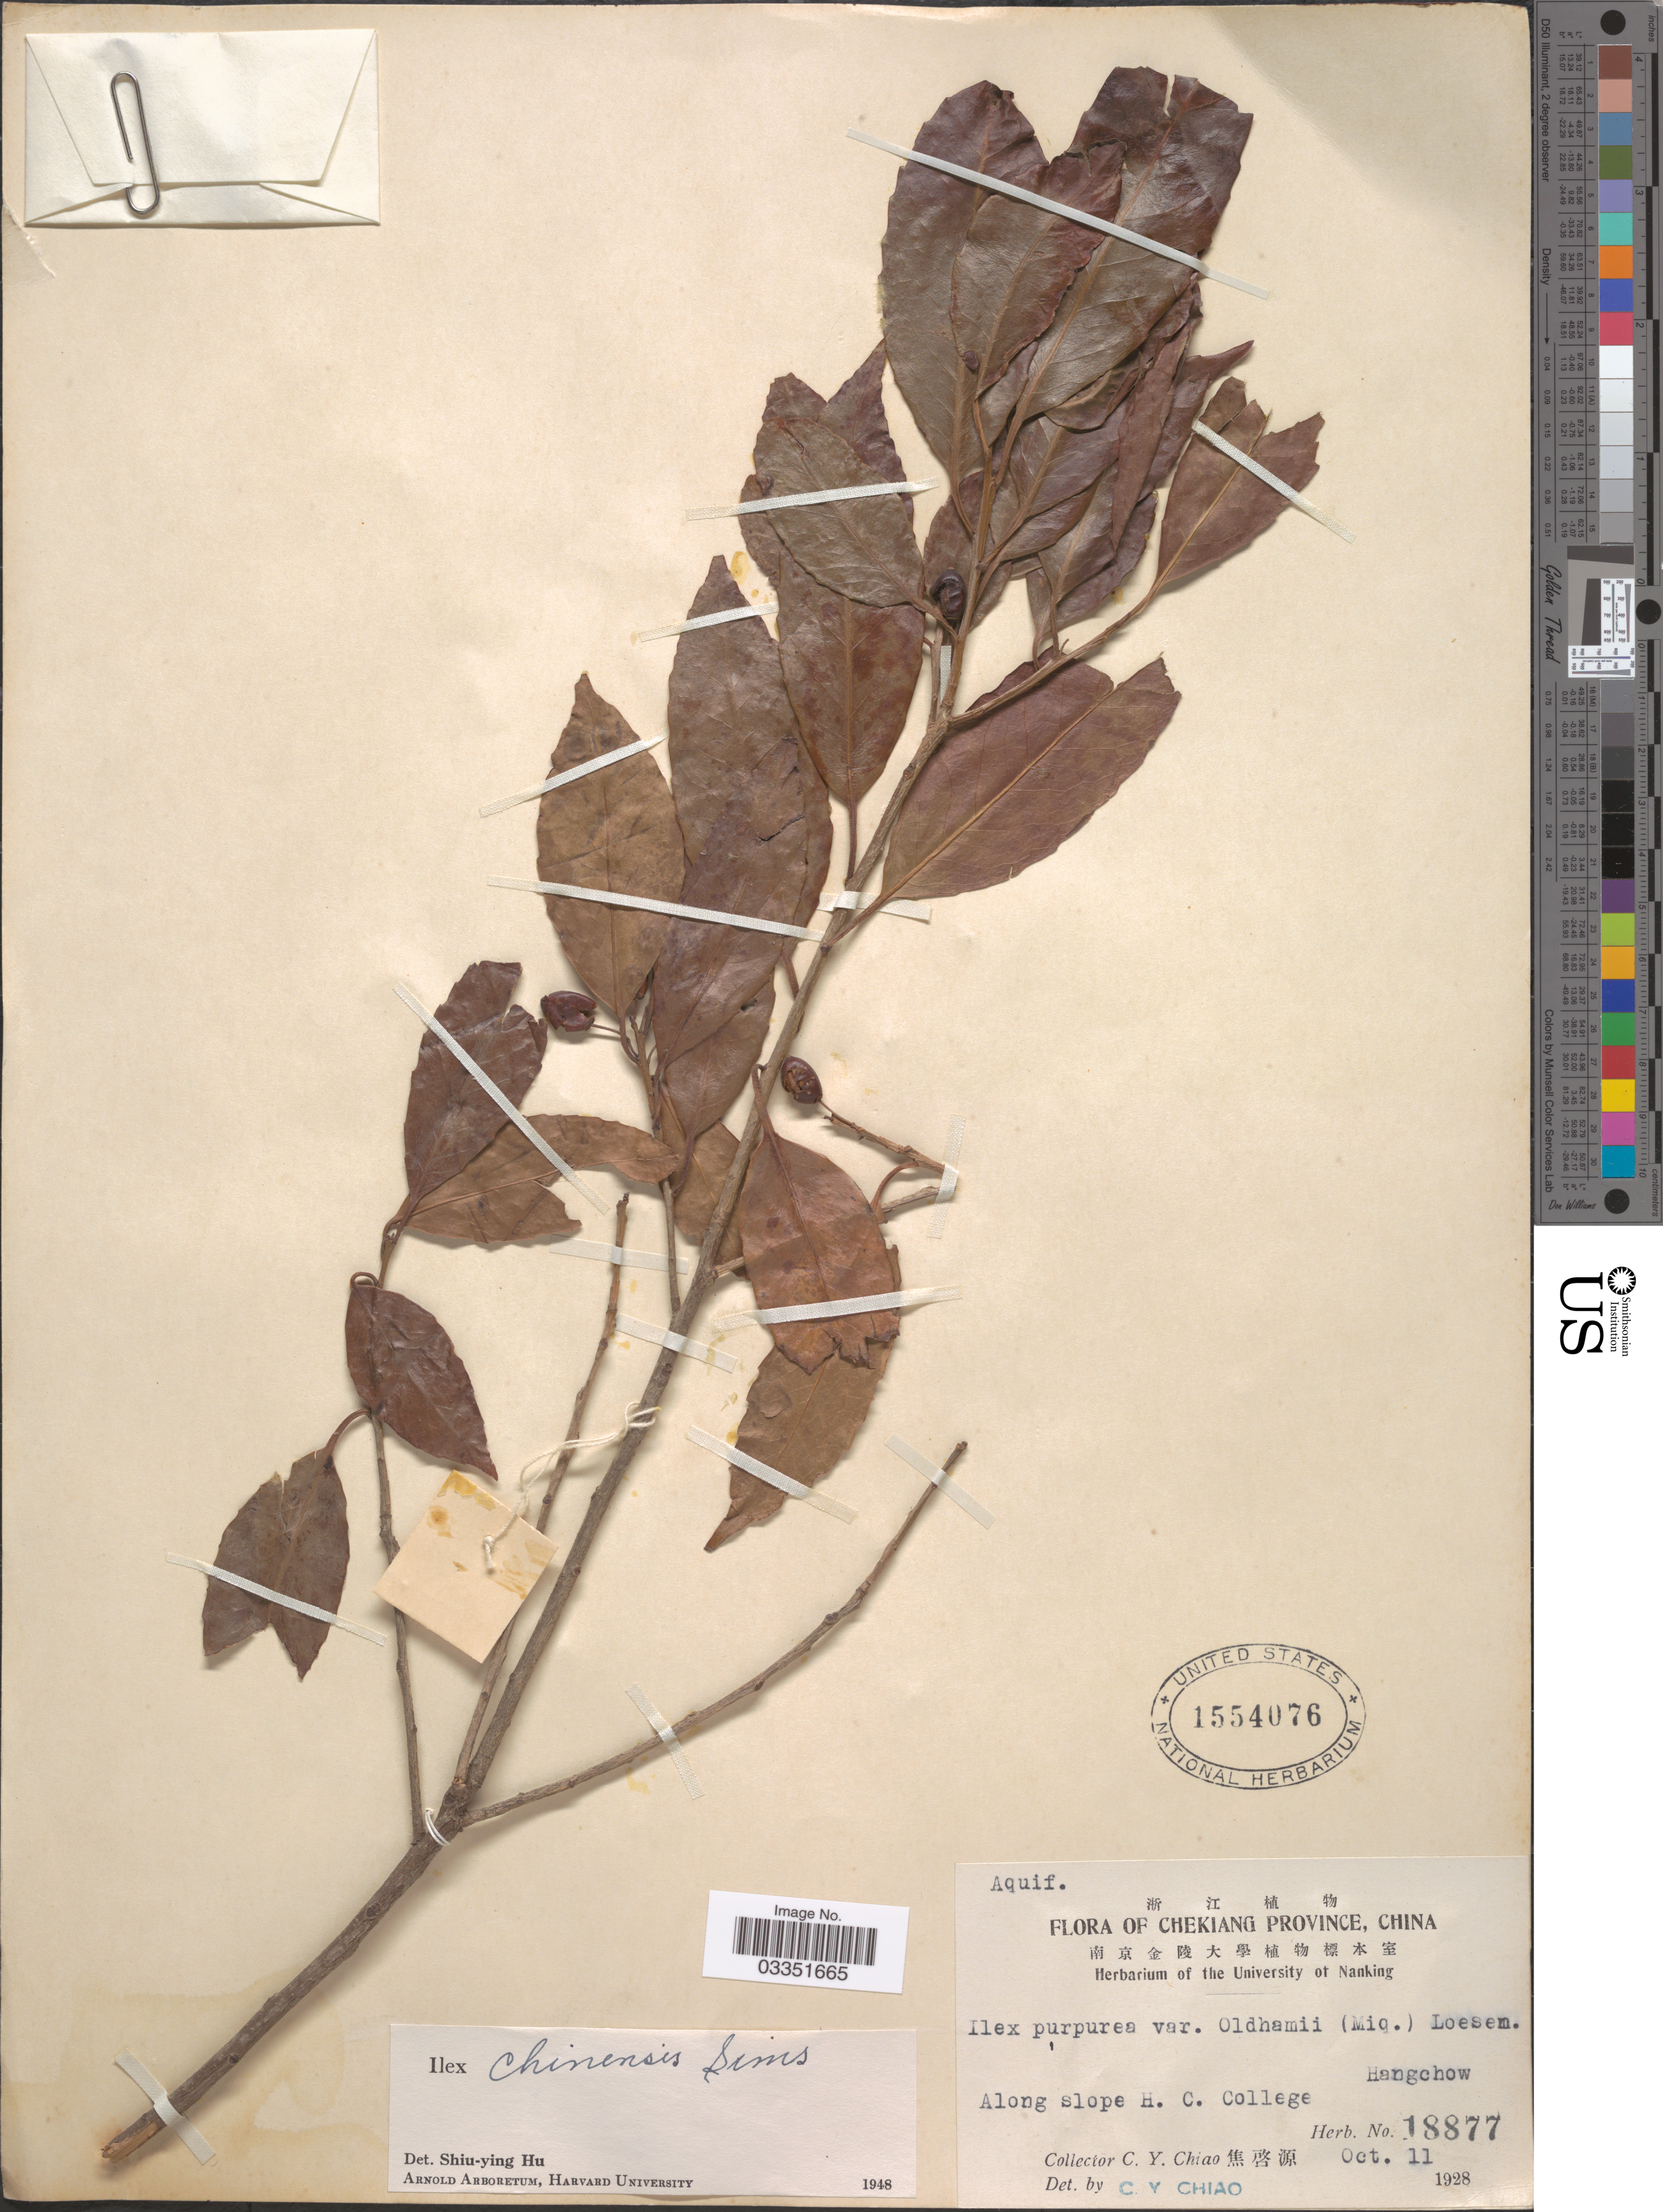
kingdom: Plantae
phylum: Tracheophyta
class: Magnoliopsida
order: Aquifoliales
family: Aquifoliaceae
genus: Ilex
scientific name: Ilex chinensis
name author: Sims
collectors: C. Y. Chiao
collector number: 18877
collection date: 1928-10-11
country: China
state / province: Zhejiang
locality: Chekiang Province. Hangchow. Along slope H.C. College.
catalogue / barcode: US 1554076